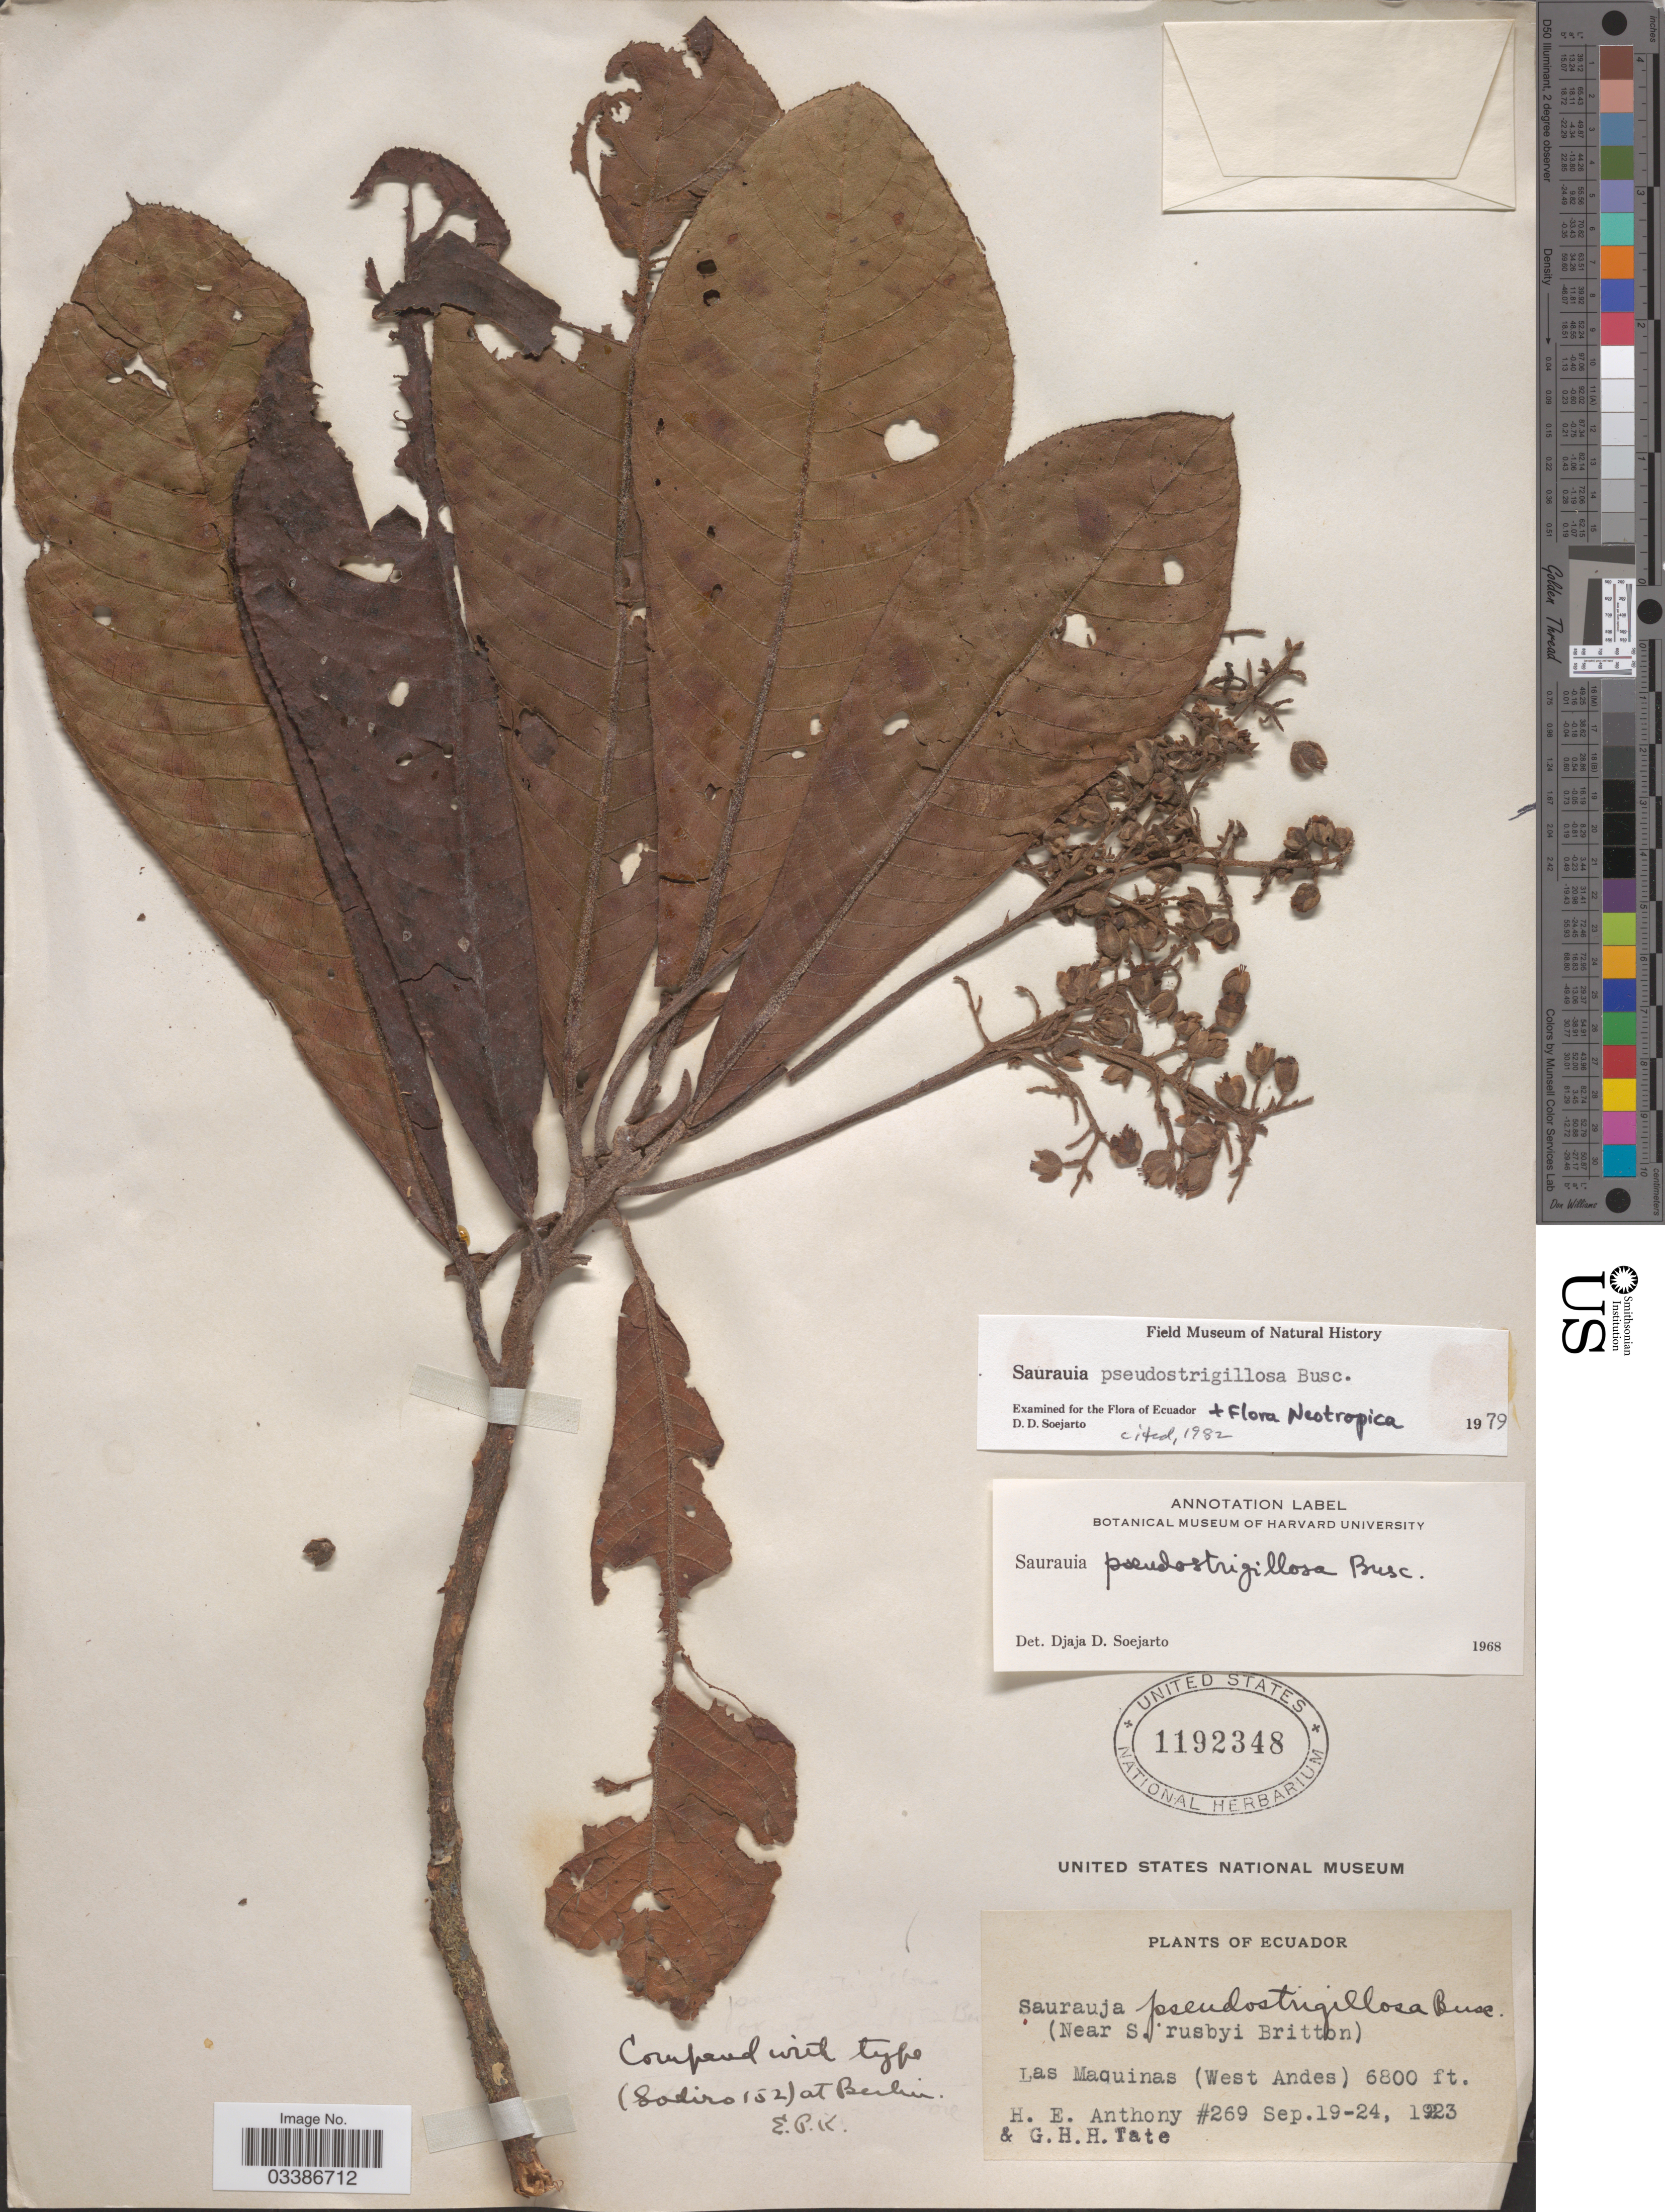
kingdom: Plantae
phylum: Tracheophyta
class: Magnoliopsida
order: Ericales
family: Actinidiaceae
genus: Saurauia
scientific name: Saurauia pseudostrigillosa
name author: Buscal.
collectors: H. E. Anthony & G. H. H.Tate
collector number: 269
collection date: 1923-09-19/1923-09-24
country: Ecuador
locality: Las Maquinas (West Andes).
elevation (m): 2073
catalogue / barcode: US 1192348